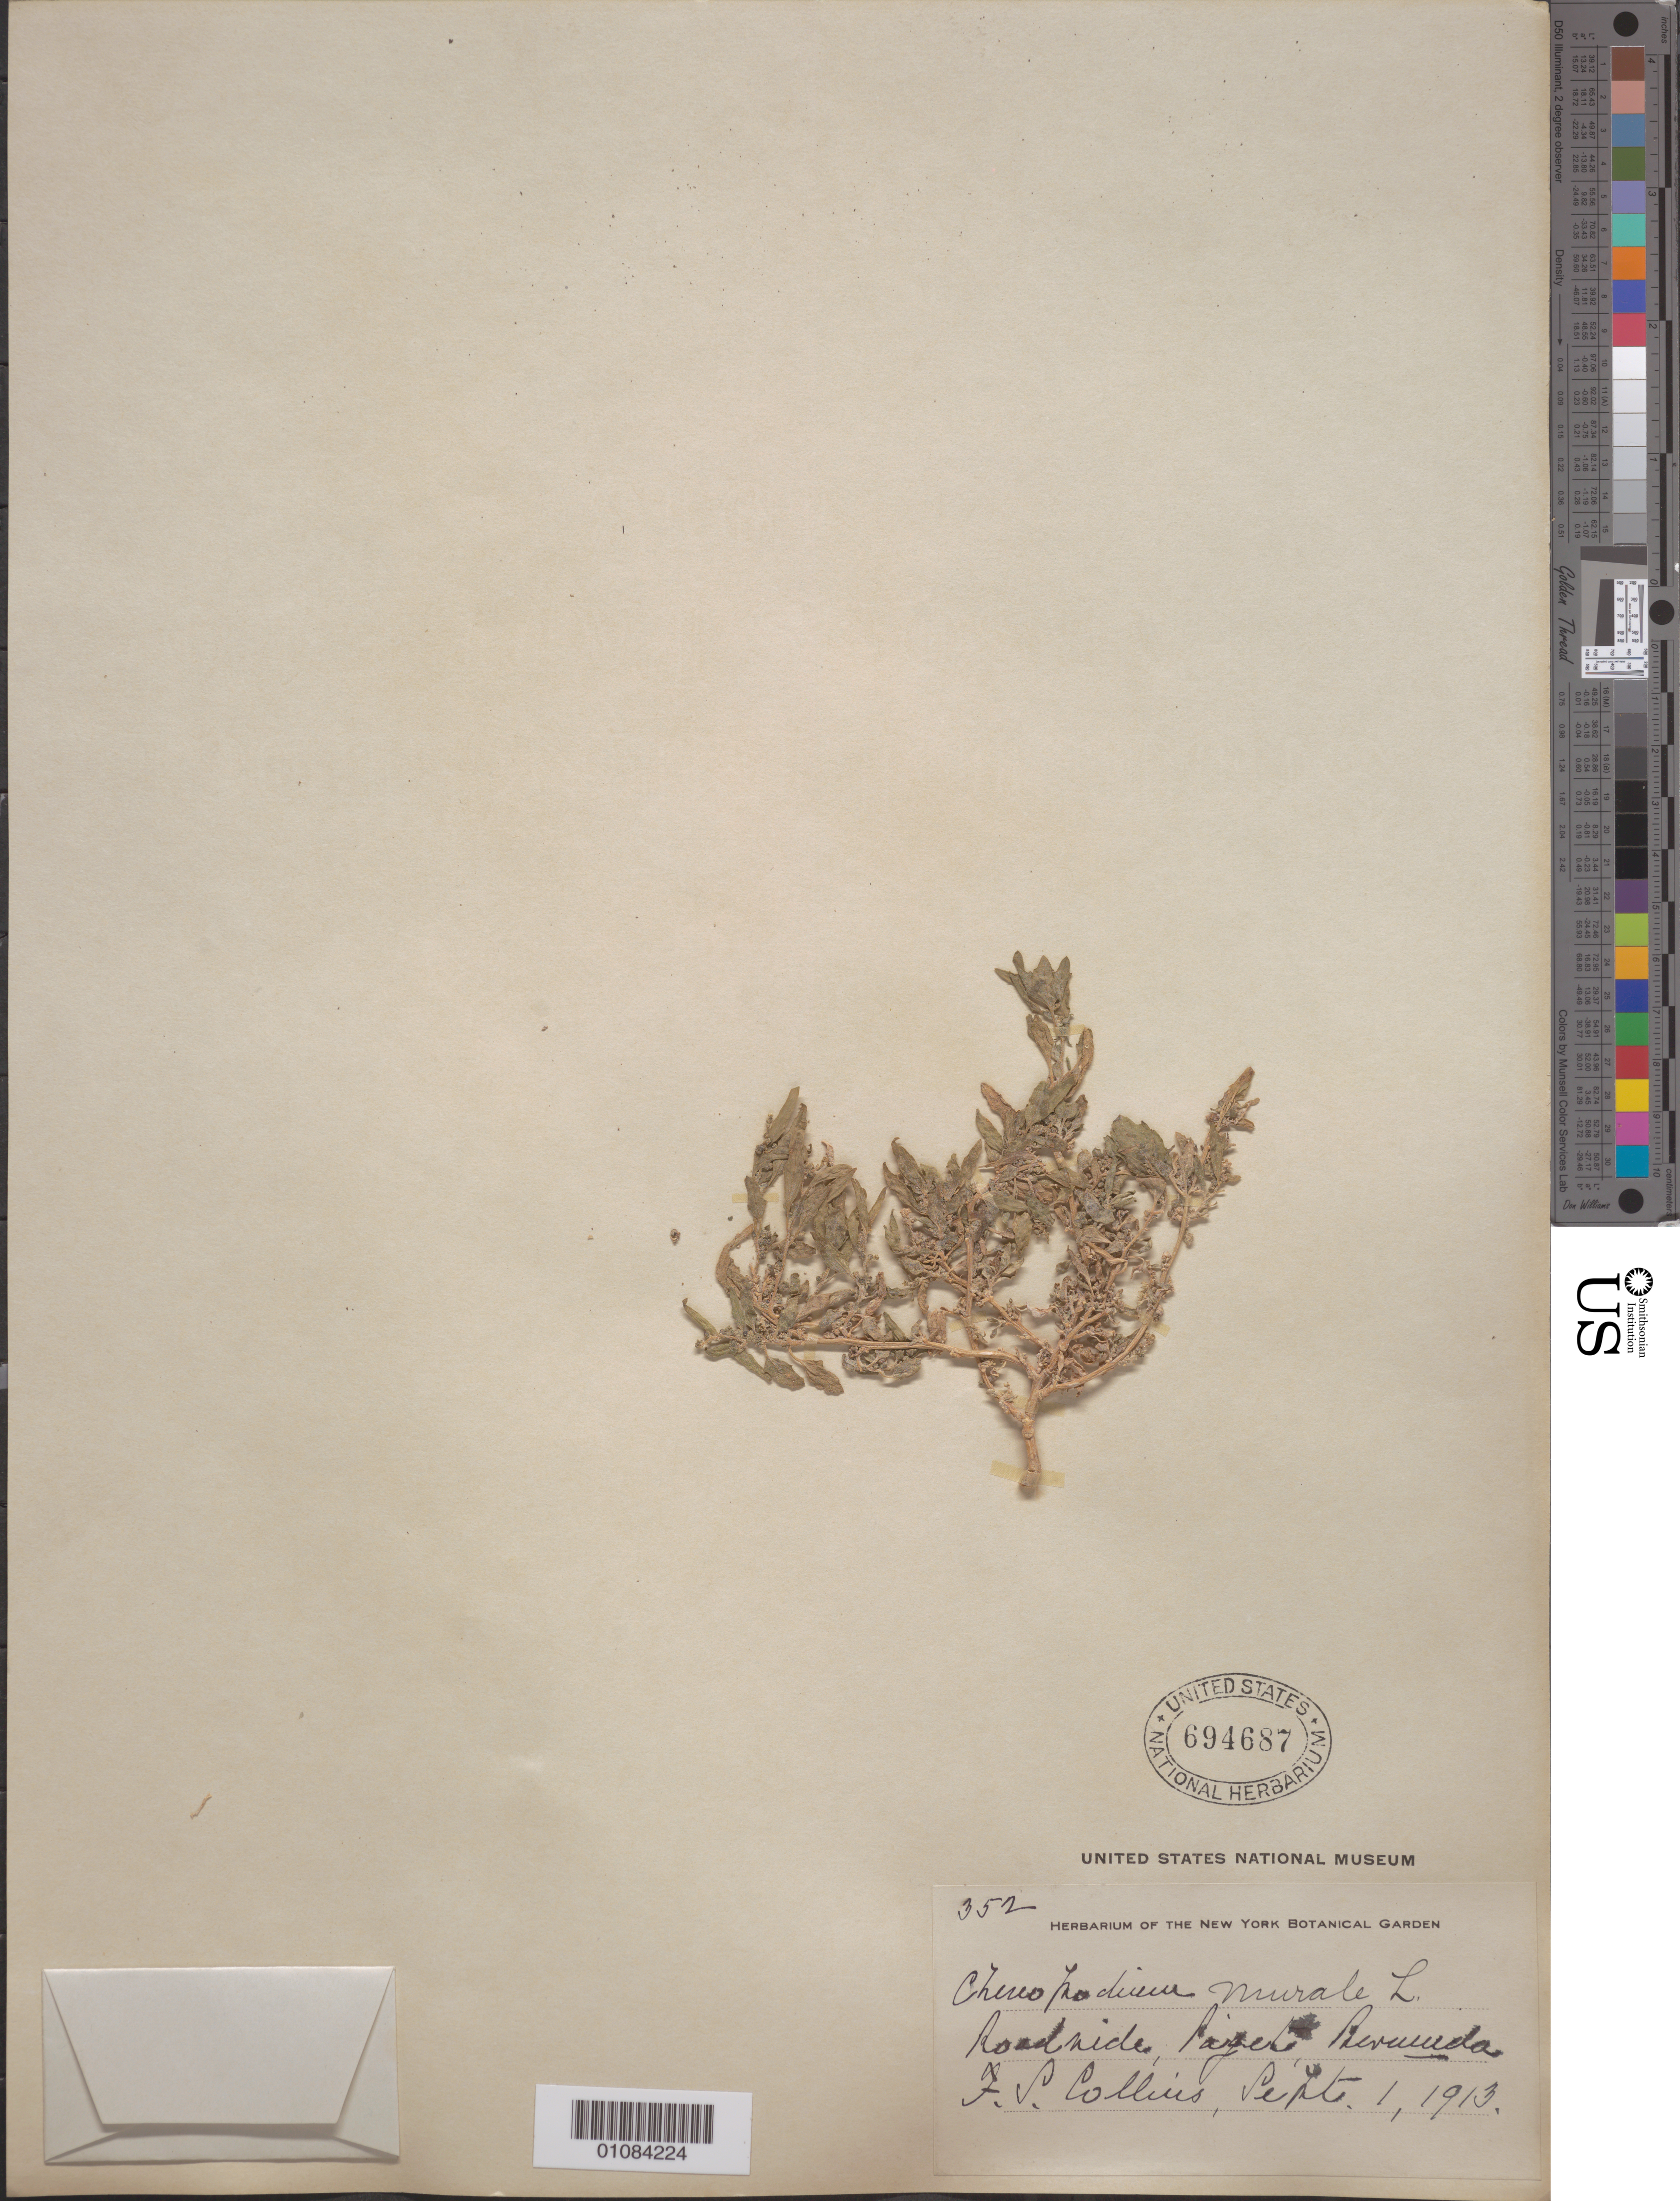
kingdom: Plantae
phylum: Tracheophyta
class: Magnoliopsida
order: Caryophyllales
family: Amaranthaceae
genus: Chenopodium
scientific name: Chenopodium murale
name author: L.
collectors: F. Collins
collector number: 352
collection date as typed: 01 Sep 1913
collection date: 1913-09-01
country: Bermuda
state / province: Paget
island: Bermuda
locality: Roadside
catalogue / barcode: US 694687